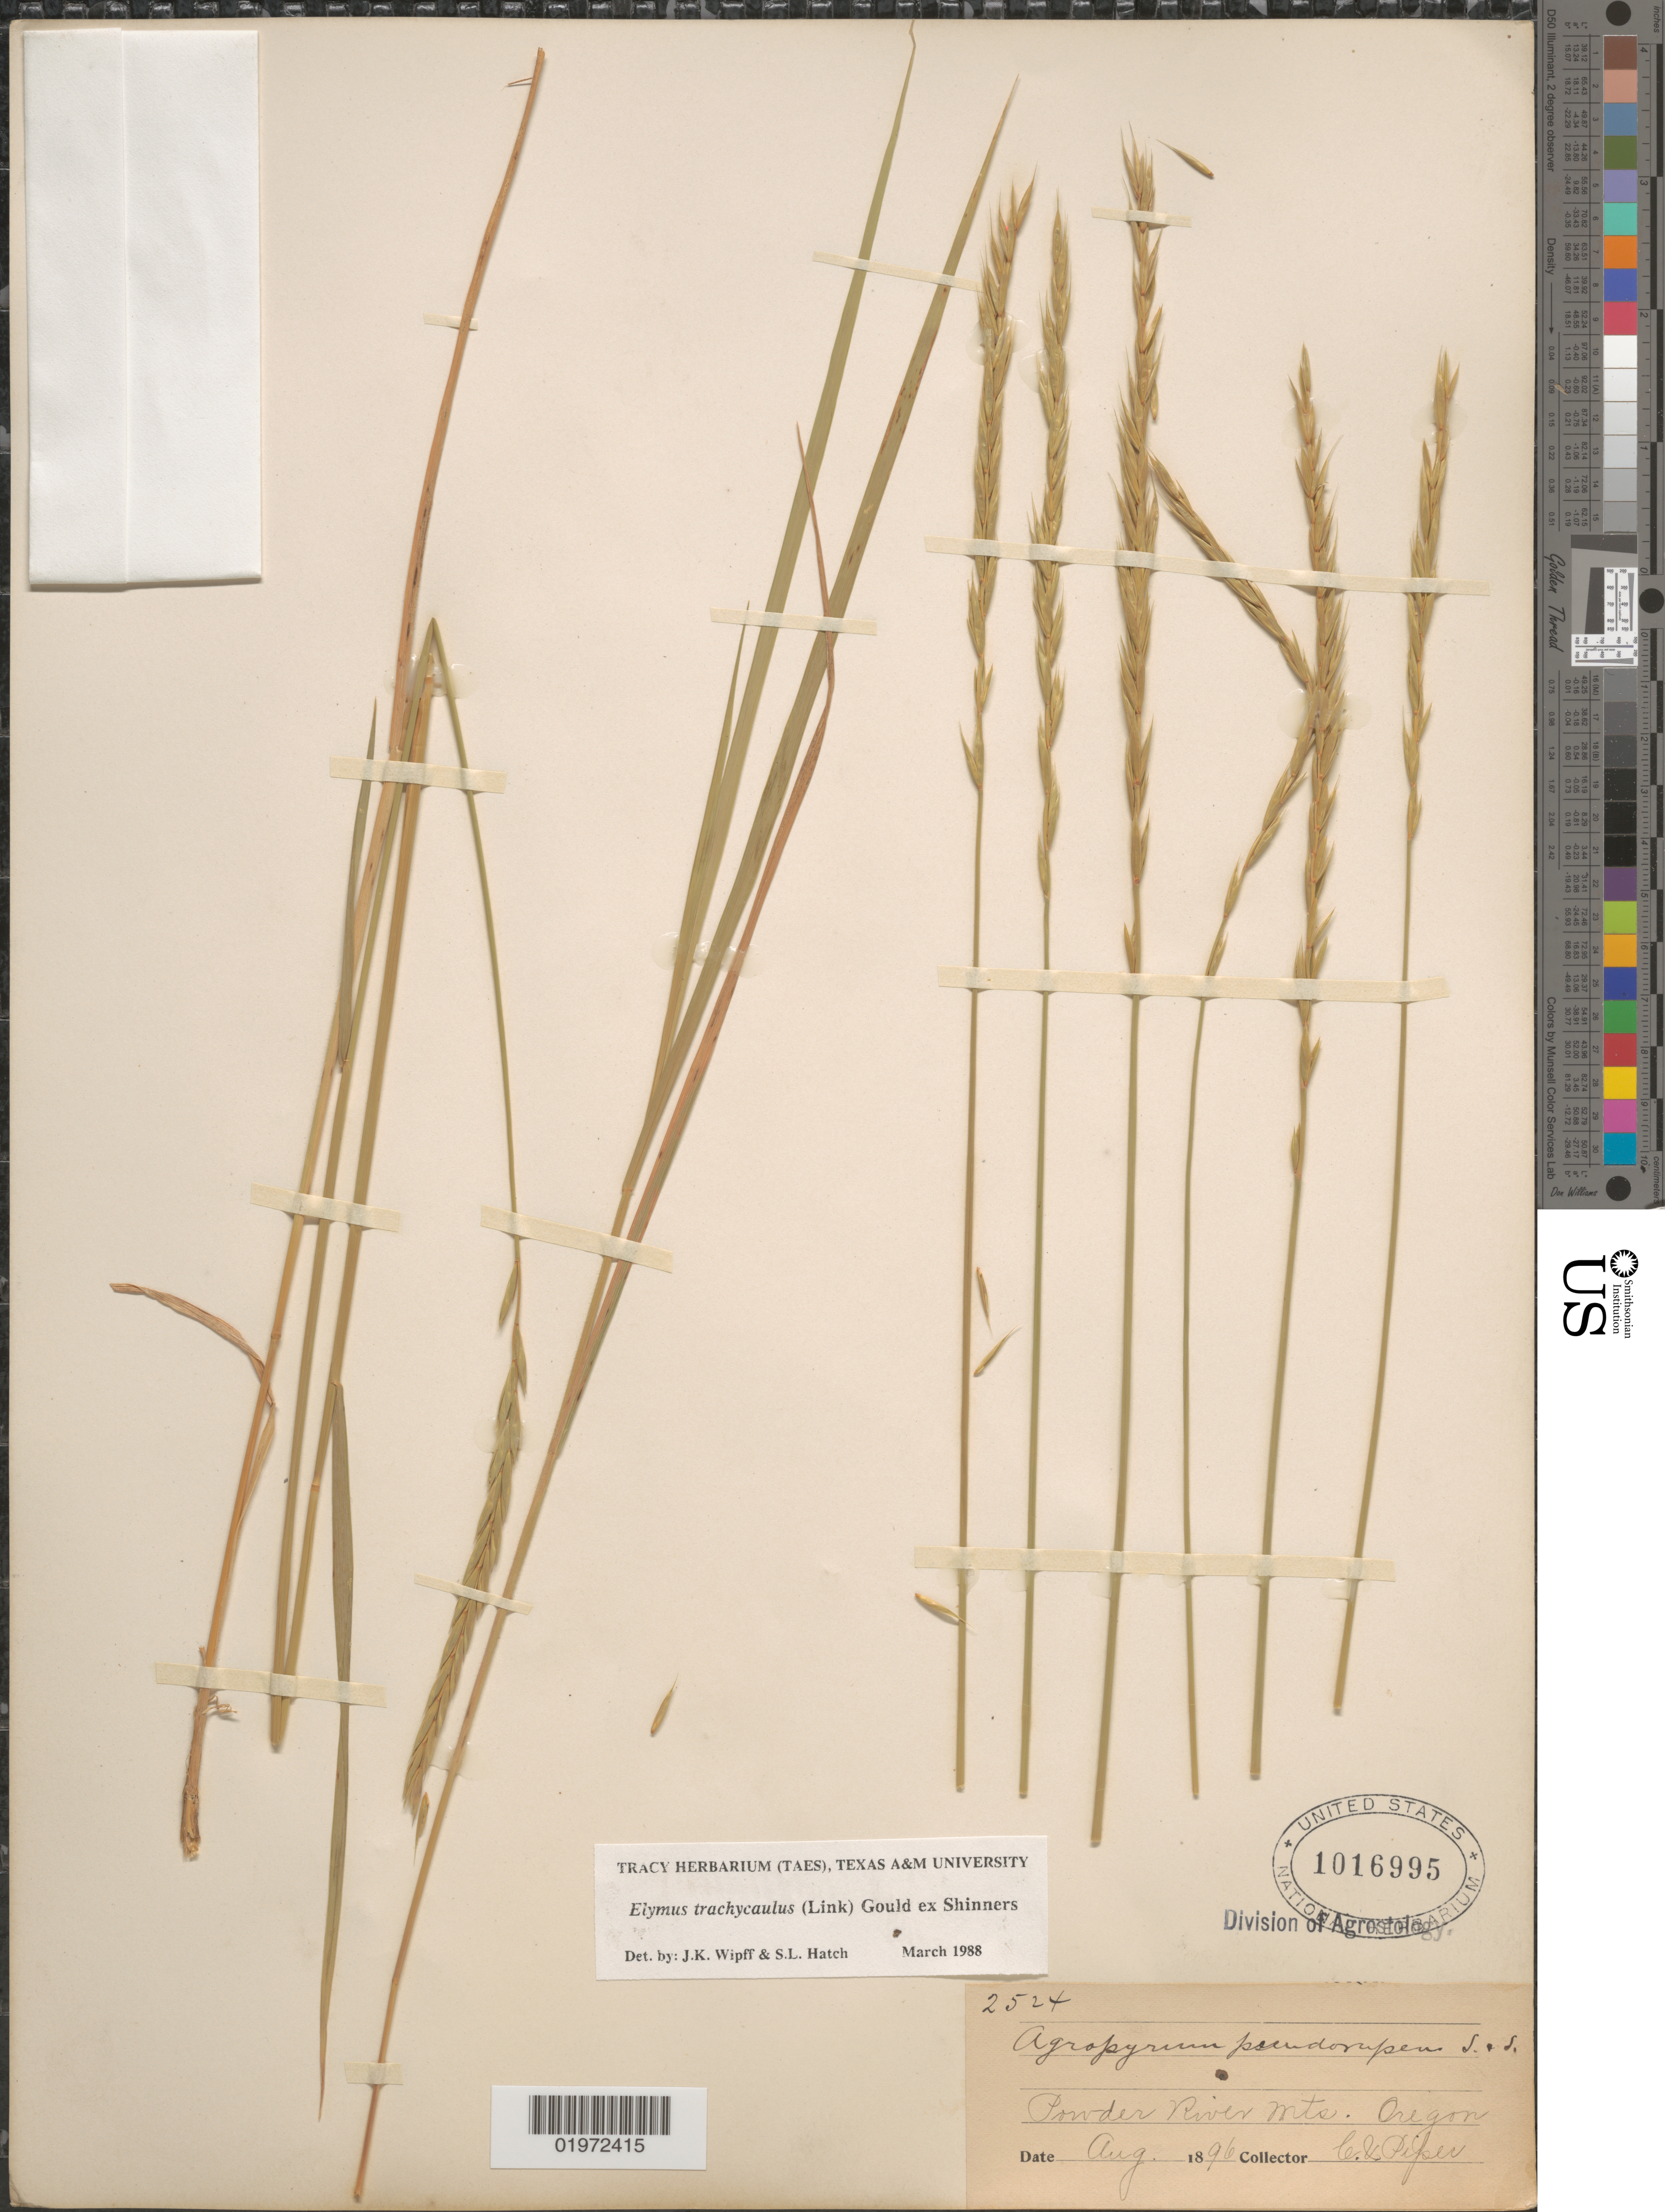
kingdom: Plantae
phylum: Tracheophyta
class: Liliopsida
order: Poales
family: Poaceae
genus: Elymus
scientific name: Elymus trachycaulus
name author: (Link) Gould ex Shinners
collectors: C. V. Piper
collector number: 2524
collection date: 1896-08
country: United States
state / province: Oregon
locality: Powder River Mts.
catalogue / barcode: US 1016995